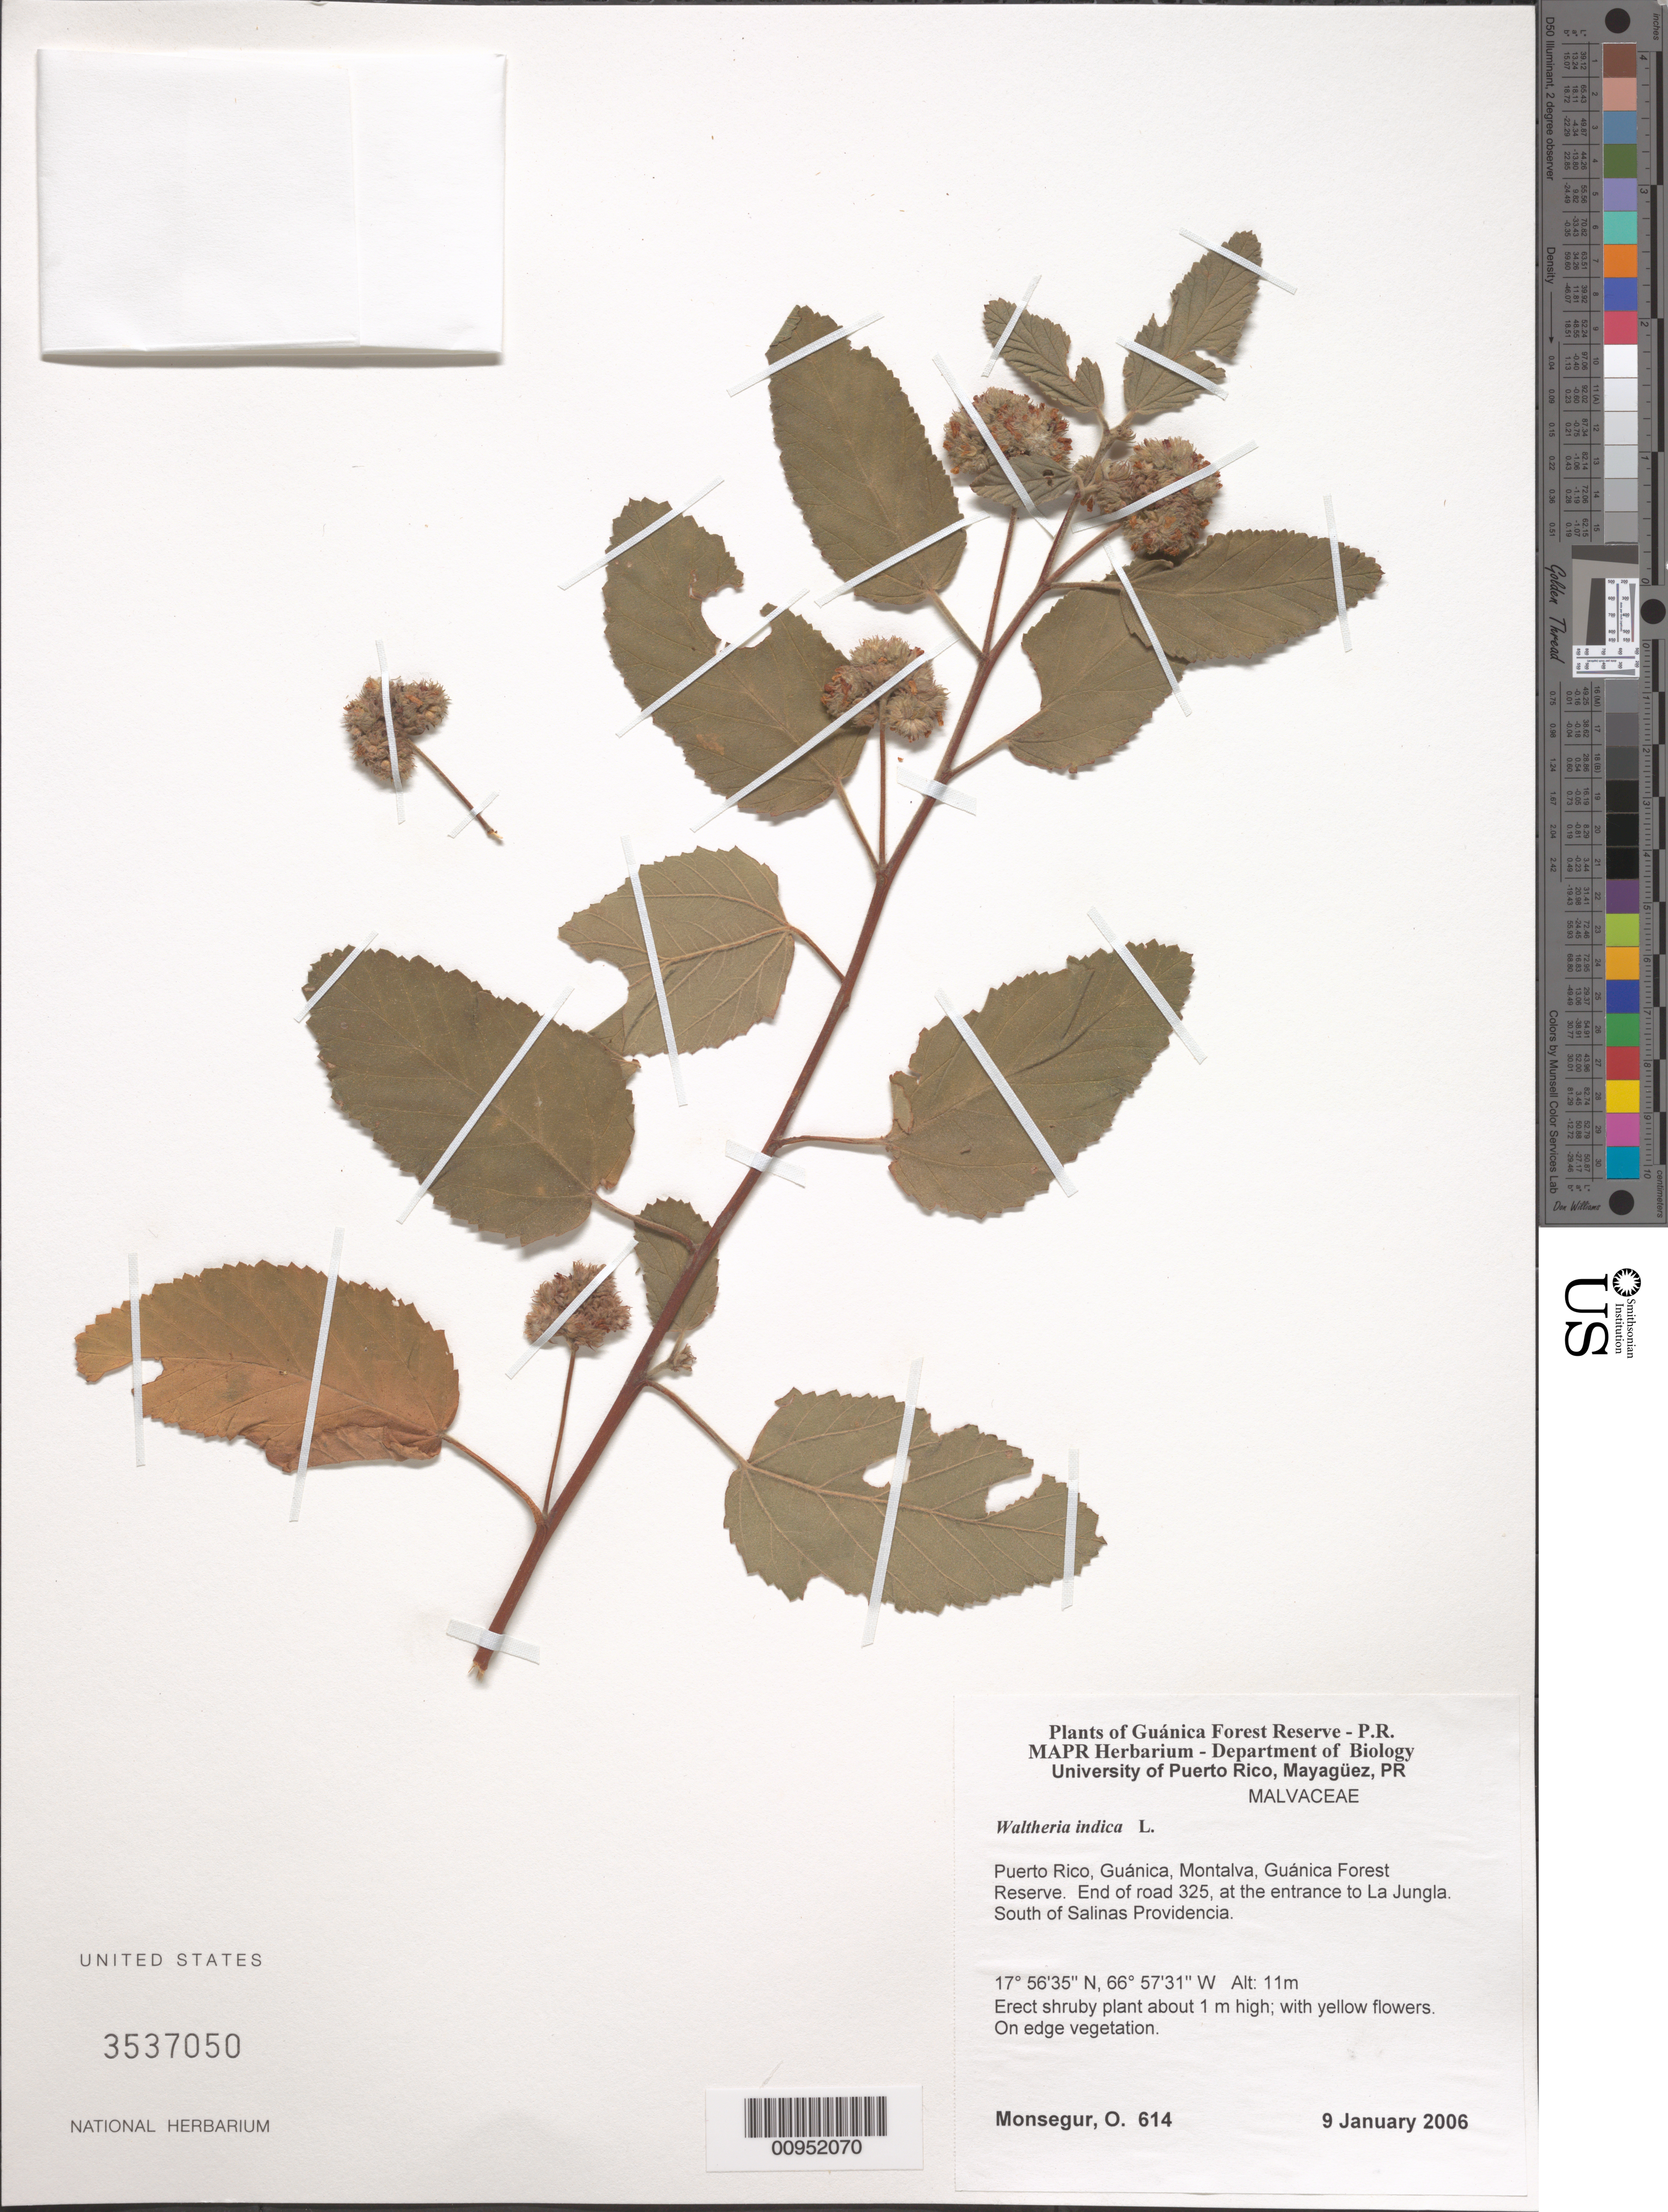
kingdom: Plantae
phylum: Tracheophyta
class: Magnoliopsida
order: Malvales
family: Malvaceae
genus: Waltheria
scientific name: Waltheria indica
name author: L.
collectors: O. Monsegur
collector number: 614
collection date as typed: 09 Jan 2006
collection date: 2006-01-09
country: Puerto Rico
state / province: Guánica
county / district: Montalva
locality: Guánica Forest Reserve. End of road 325, at the entrance to La Jungla. South of Salinas Providencia.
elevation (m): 11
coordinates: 17.56354, 66.57314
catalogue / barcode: US 3537050